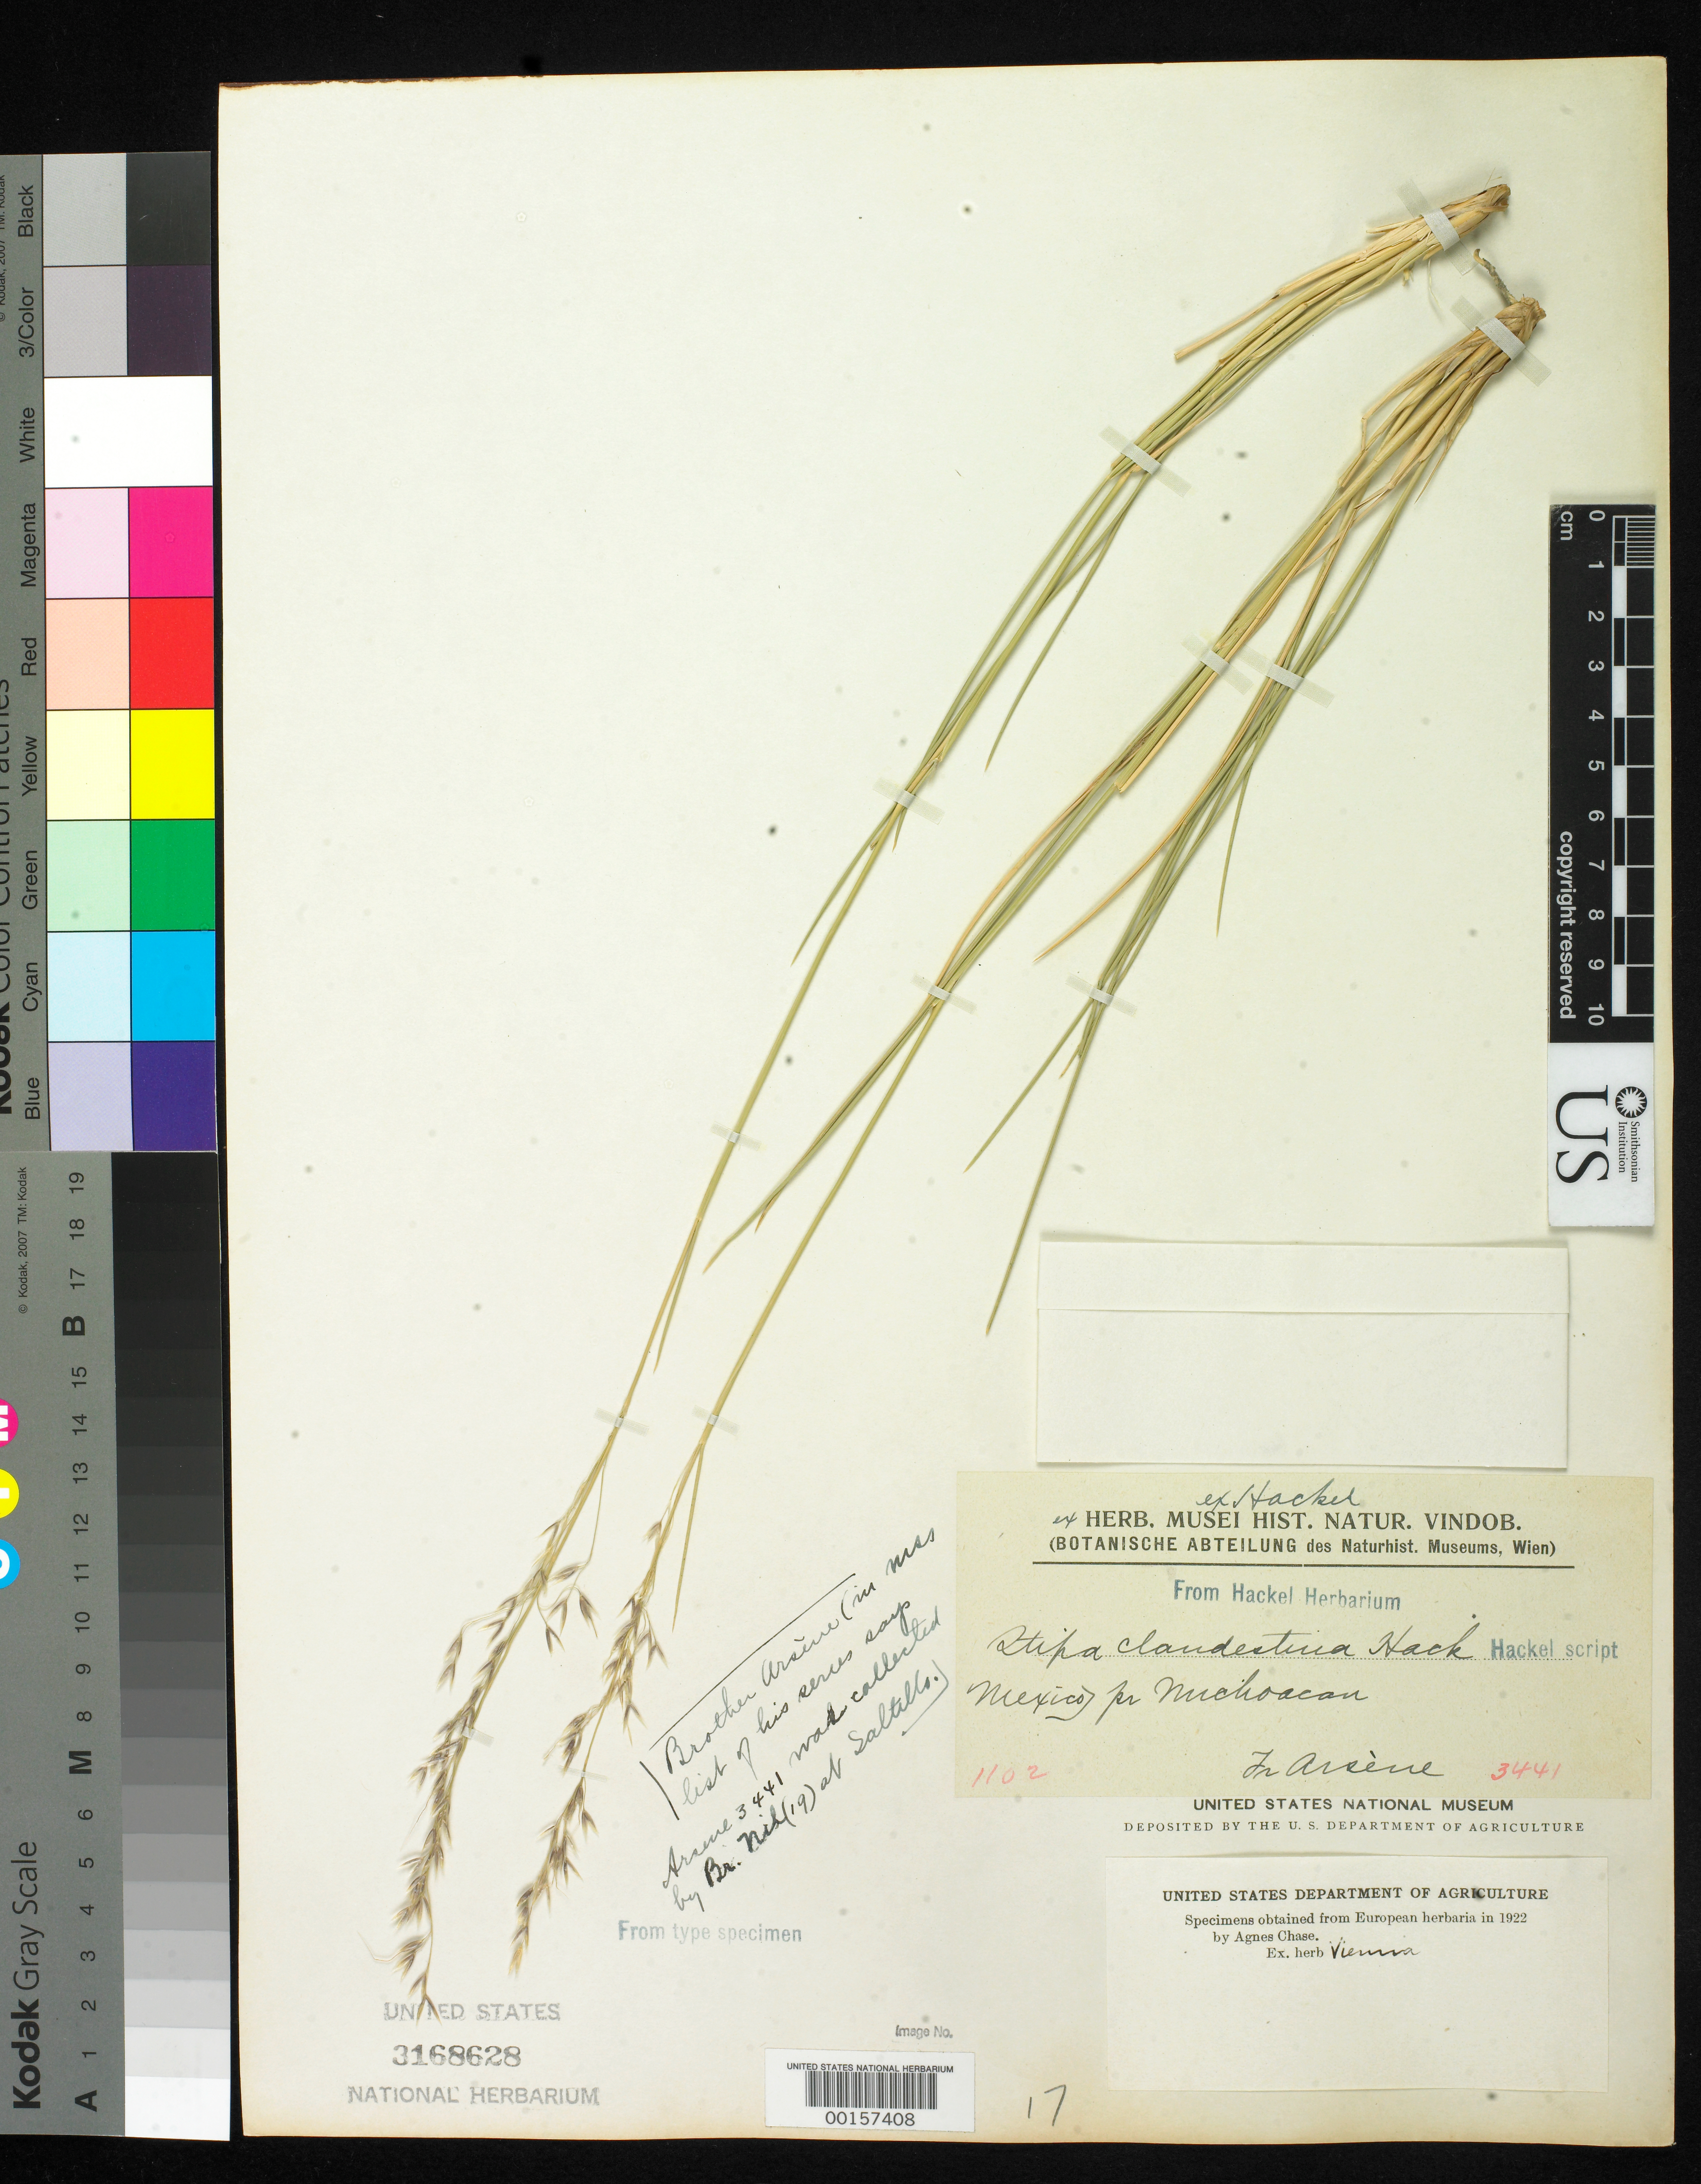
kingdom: Plantae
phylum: Tracheophyta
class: Liliopsida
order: Poales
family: Poaceae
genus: Stipa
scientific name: Stipa clandestina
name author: Hack.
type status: Type Fragment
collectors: Bro. G. Arsène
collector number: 3441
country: Mexico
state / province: Michoacán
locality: Prope Michoacan.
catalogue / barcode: US 3168628